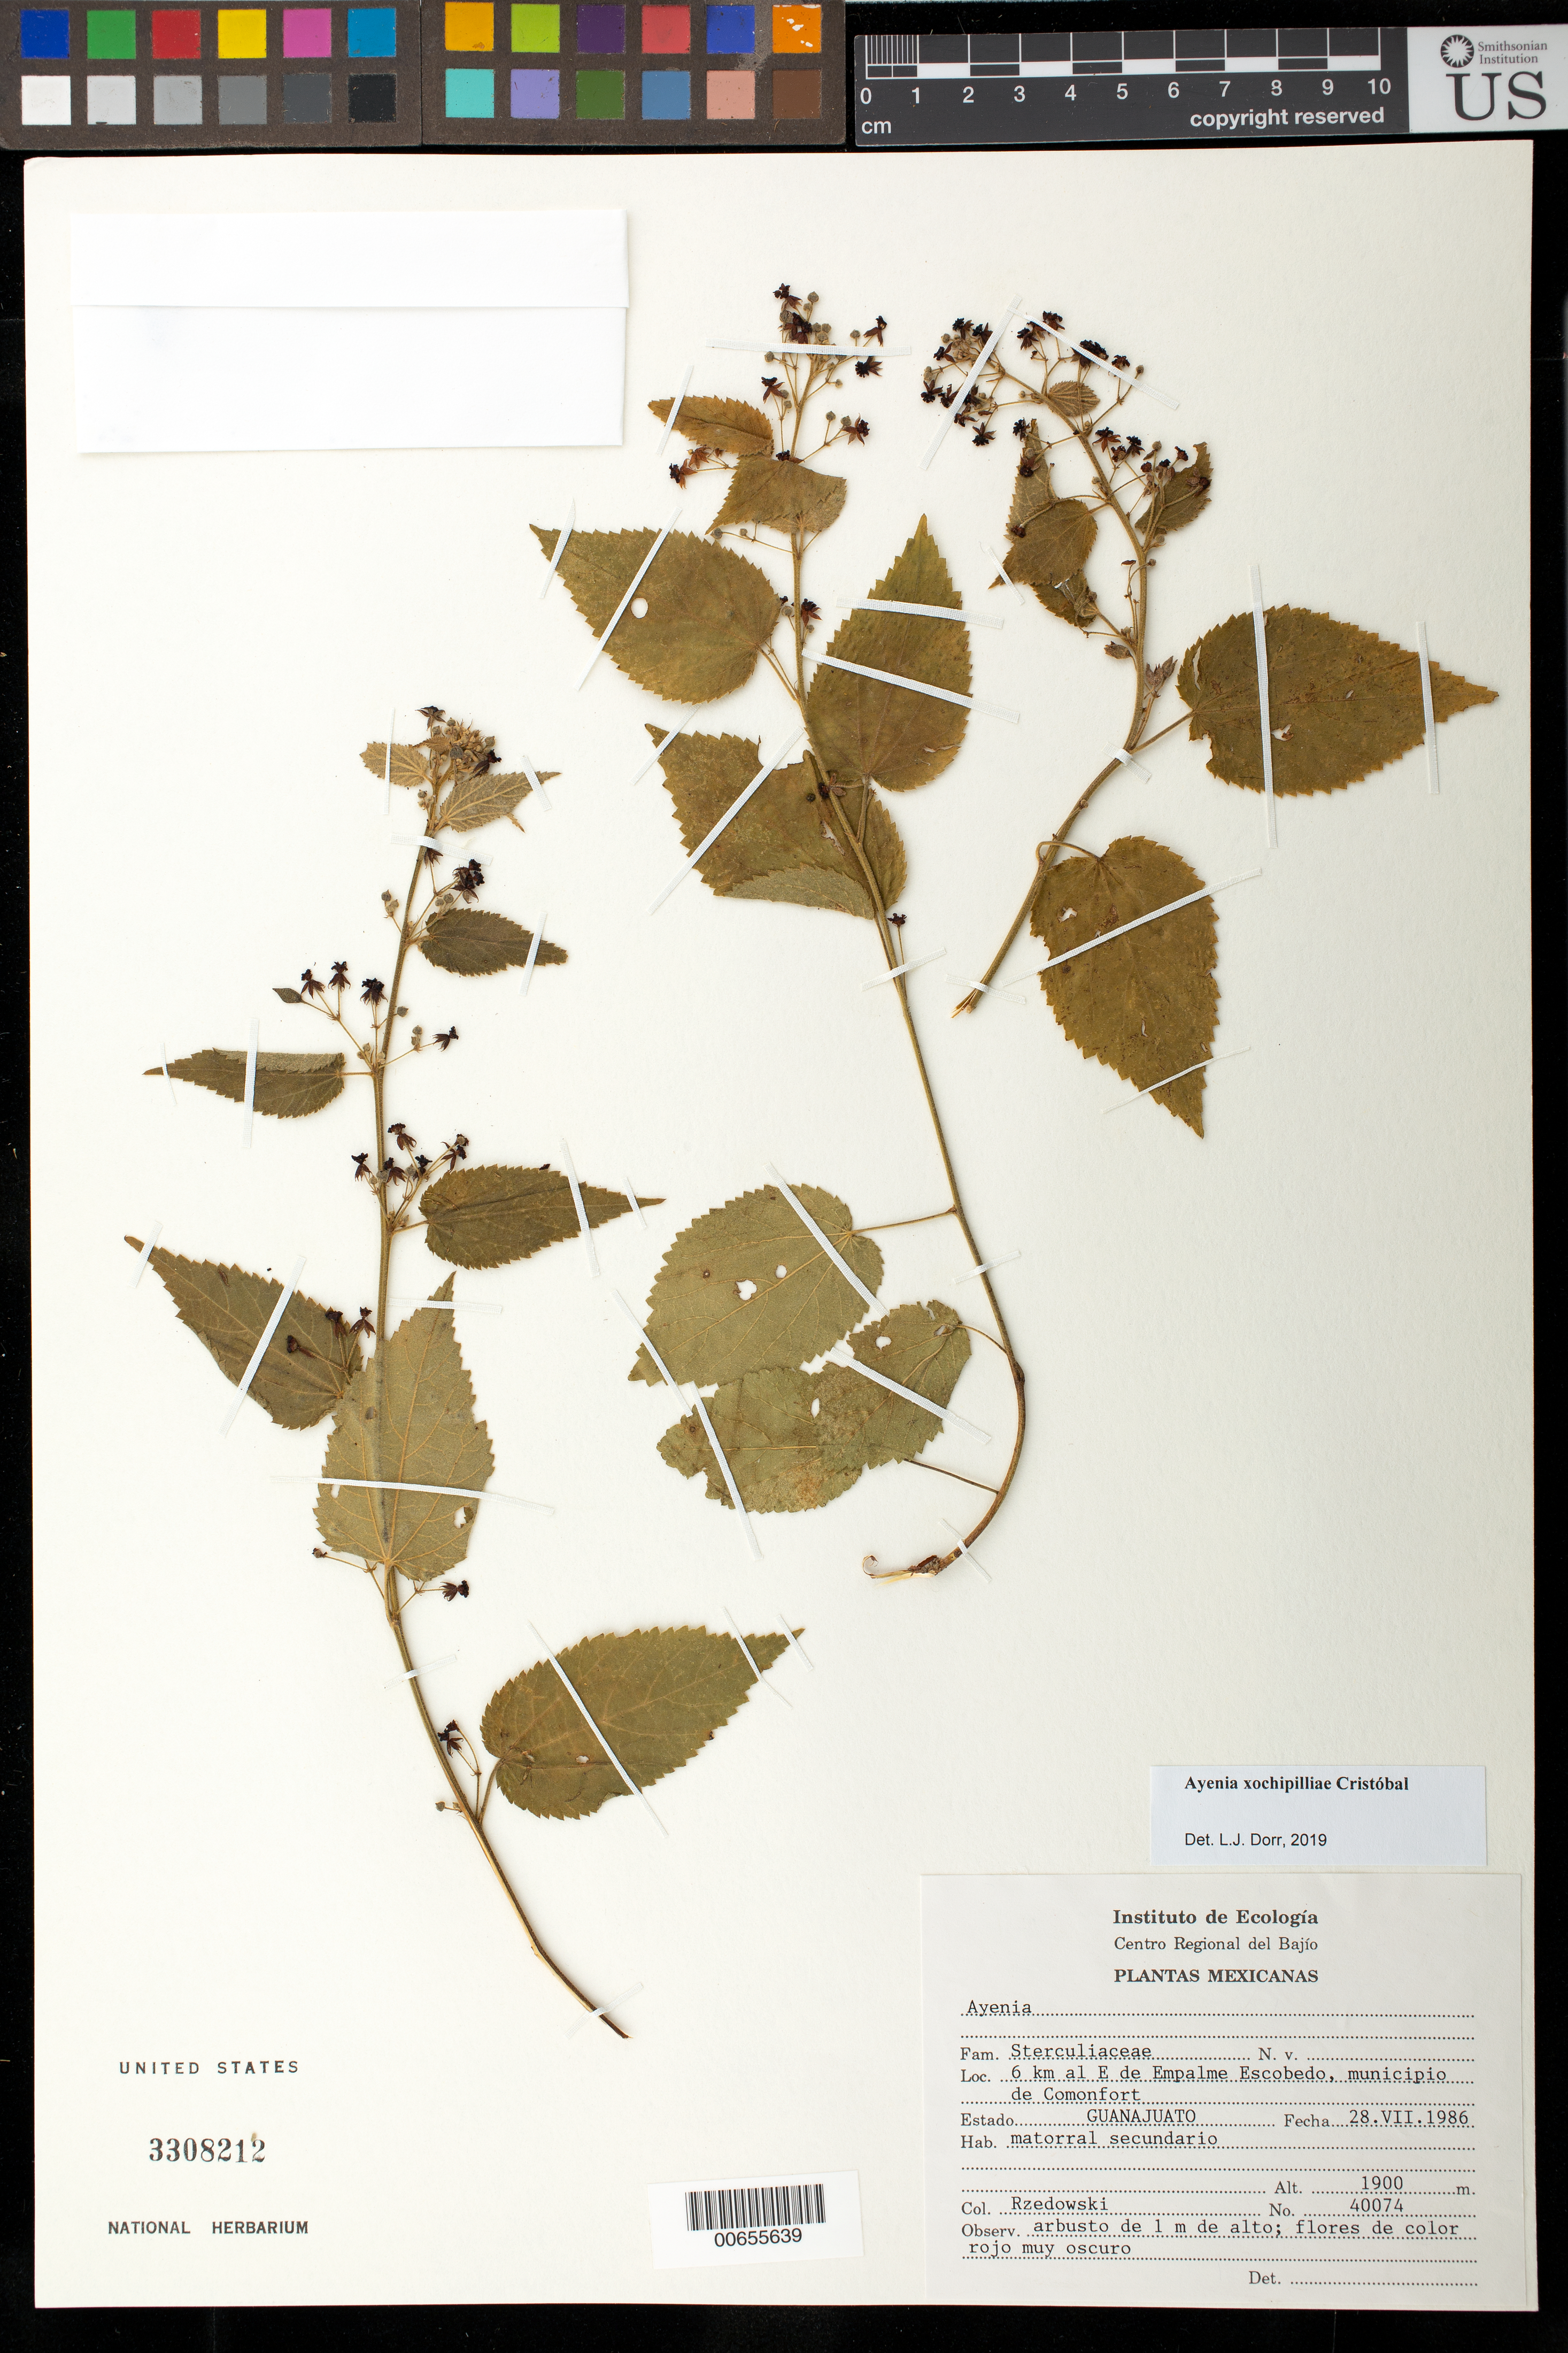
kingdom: Plantae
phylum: Tracheophyta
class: Magnoliopsida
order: Malvales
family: Malvaceae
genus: Ayenia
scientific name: Ayenia xochipilliae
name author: Cristóbal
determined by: Dorr, L. J., (BOT), Smithsonian Institution - National Museum of Natural History (UNITED STATES)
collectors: J. Rzedowski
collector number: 40074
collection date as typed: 28 Jul 1986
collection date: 1986-07-28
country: Mexico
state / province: Guanajuato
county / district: Comonfort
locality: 6 km al E de Empalme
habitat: Matorral secundario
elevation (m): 1900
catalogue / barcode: US 3308212